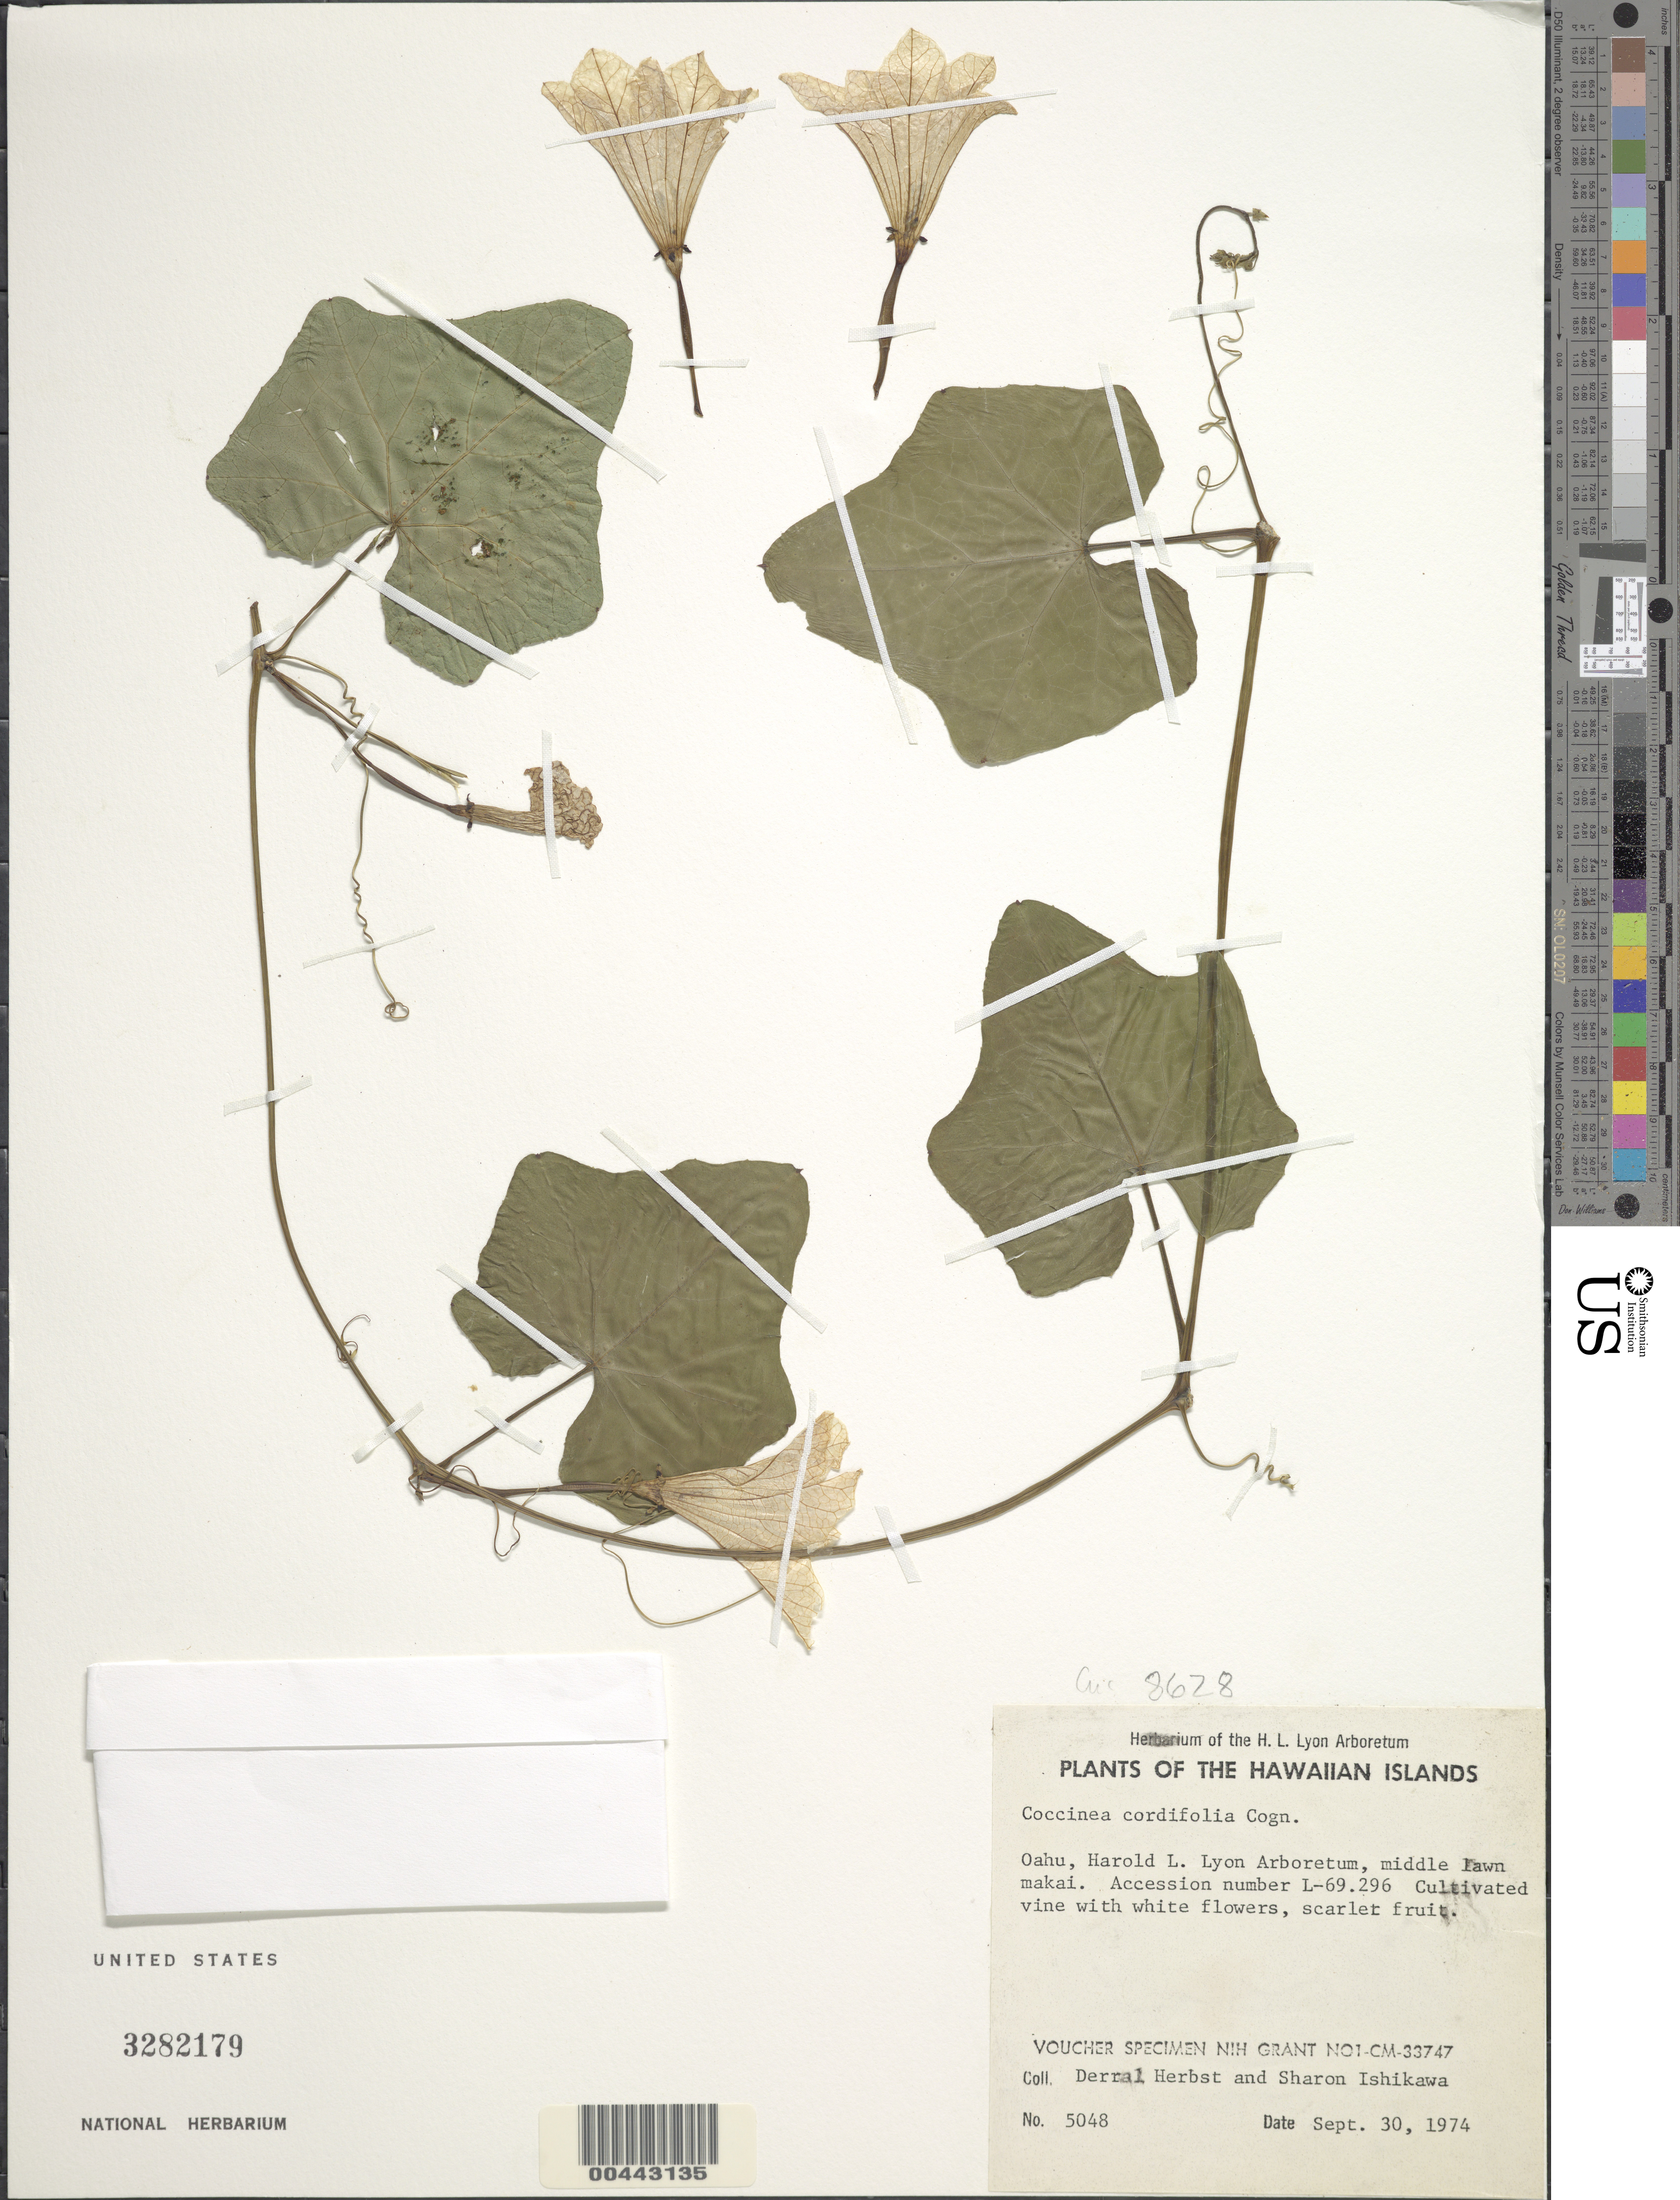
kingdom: Plantae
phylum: Tracheophyta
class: Magnoliopsida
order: Cucurbitales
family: Cucurbitaceae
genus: Coccinia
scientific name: Coccinia grandis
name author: (L.) Voigt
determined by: Telford, I. R.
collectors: D. R. Herbst & S. Ishikawa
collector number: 5048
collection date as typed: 30 Sep 1974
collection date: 1974-09-30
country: United States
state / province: Hawaii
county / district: Honolulu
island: Oahu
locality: Harold L. Lyon Arboretum, middle lawn makai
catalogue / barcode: US 3282179